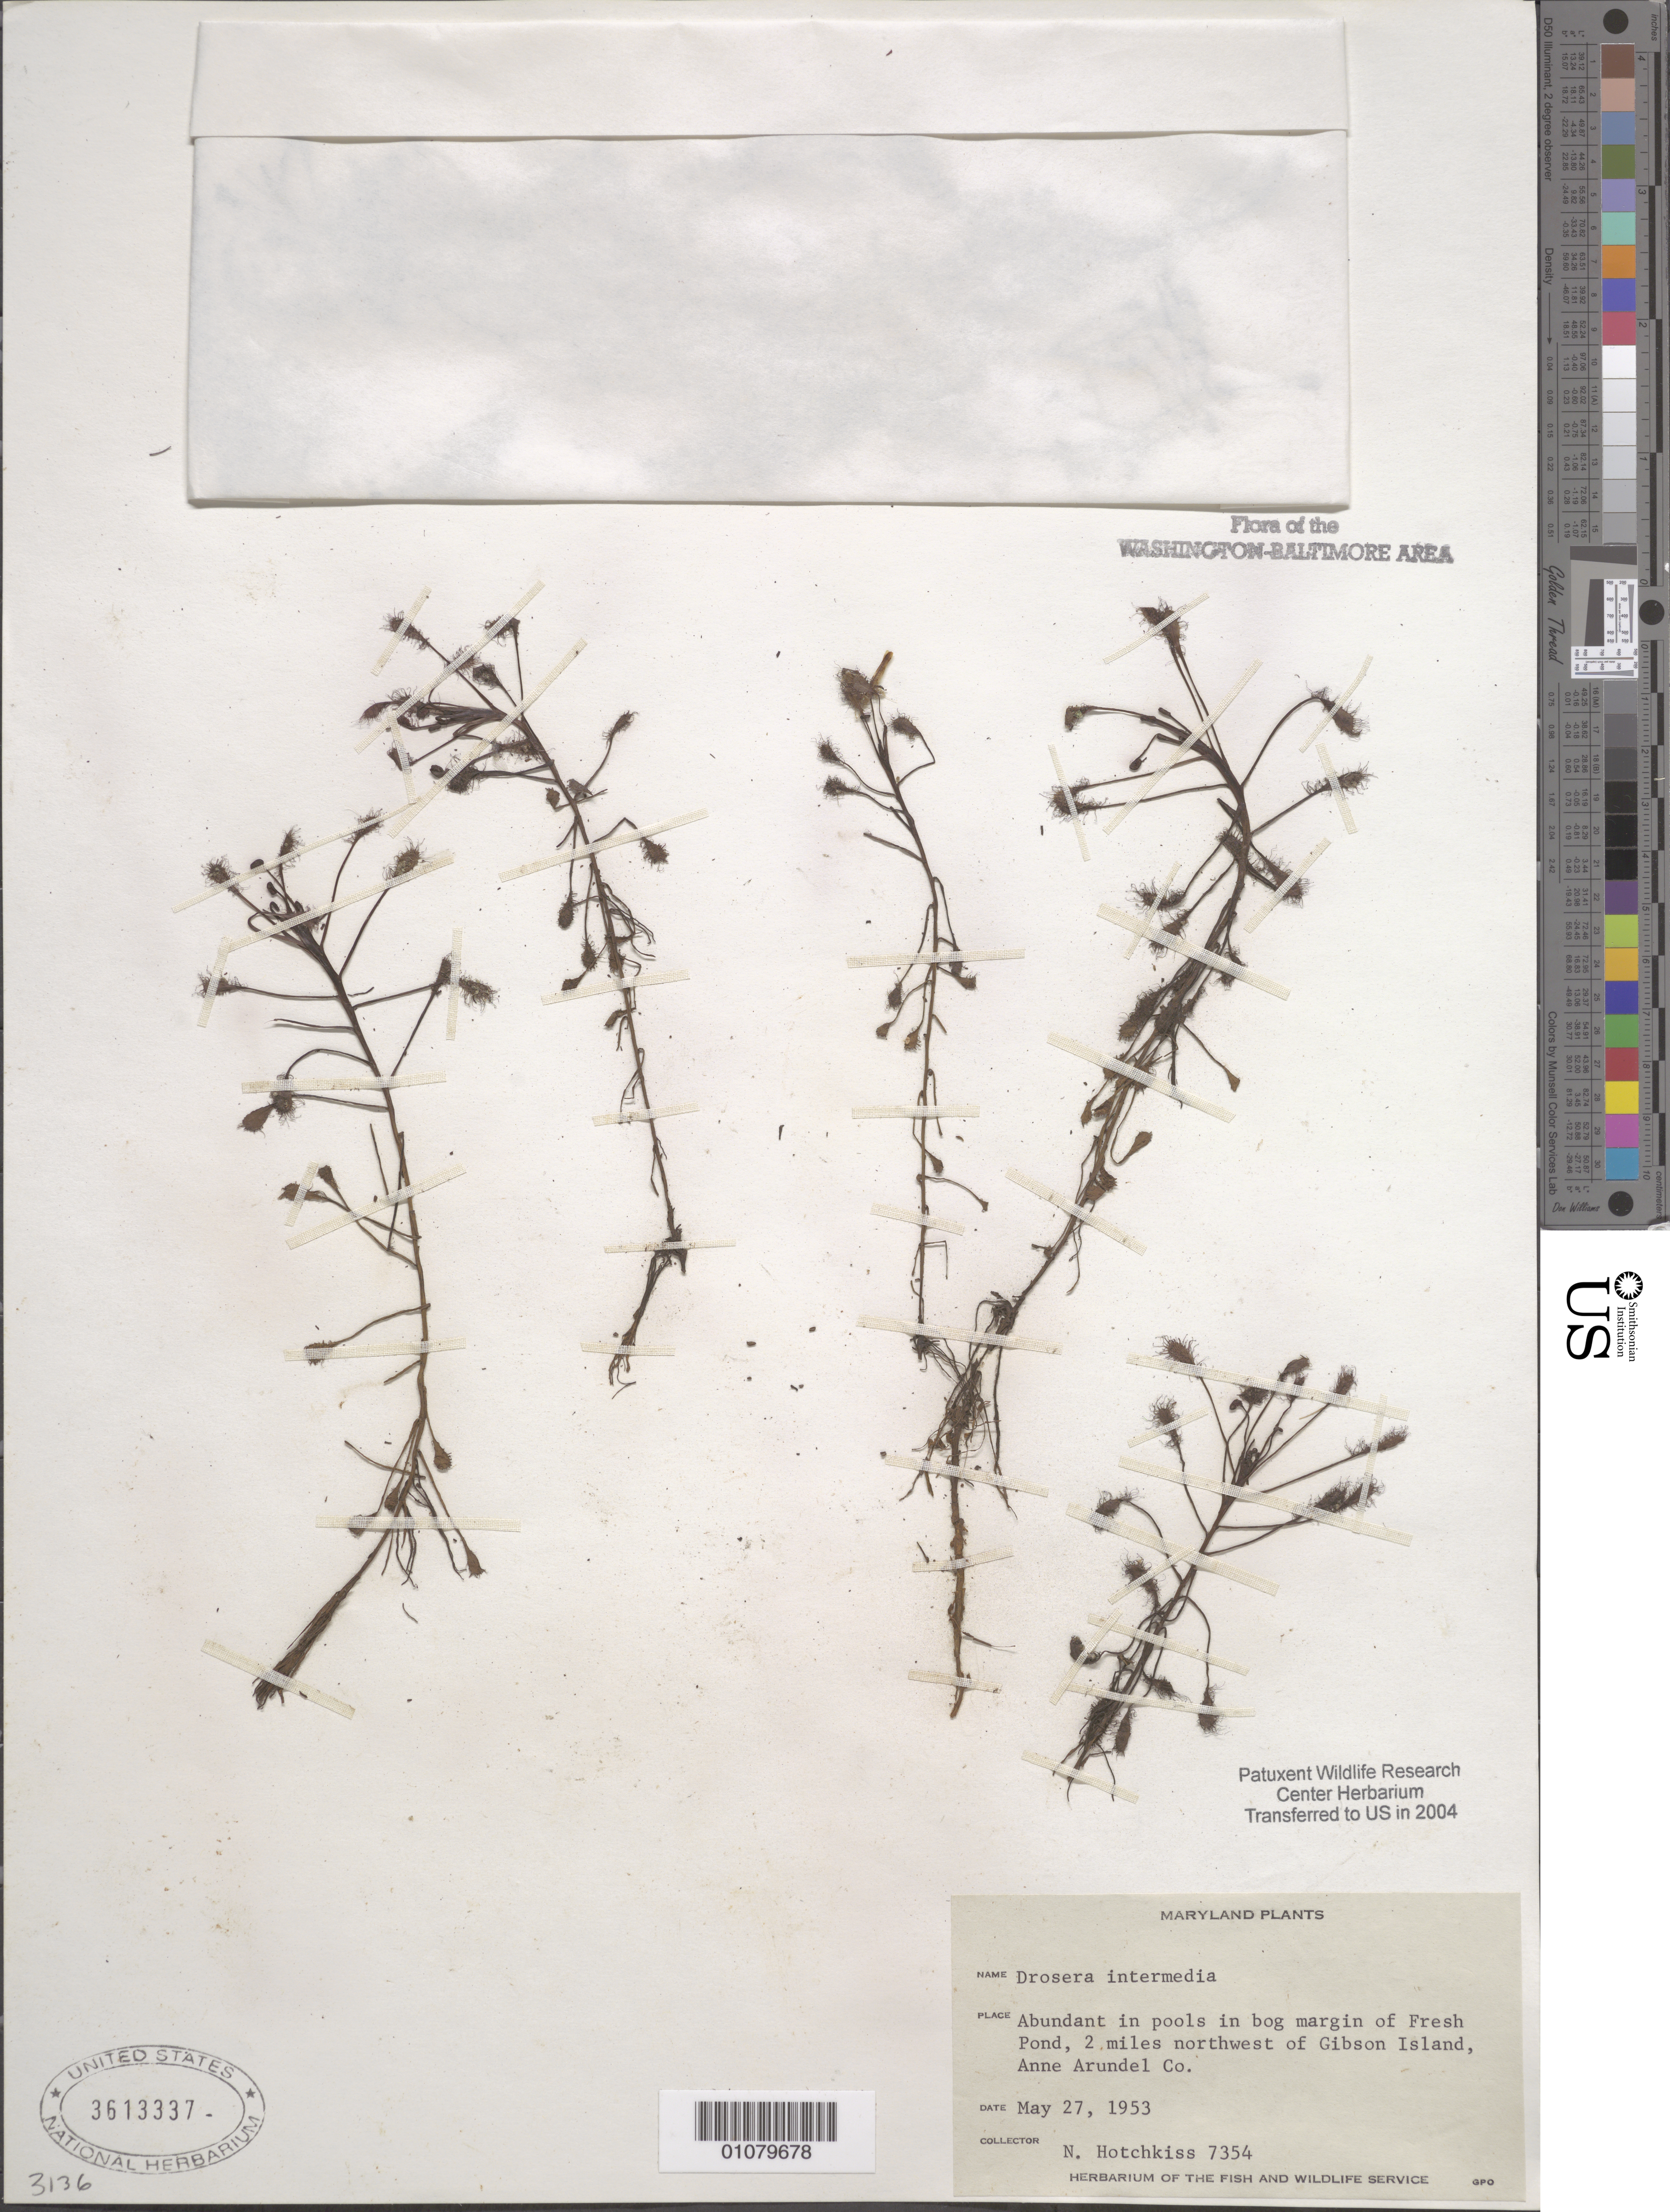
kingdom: Plantae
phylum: Tracheophyta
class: Magnoliopsida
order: Caryophyllales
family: Droseraceae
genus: Drosera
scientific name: Drosera rotundifolia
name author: L.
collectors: N. Hotchkiss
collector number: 7354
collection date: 1953-05-27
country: United States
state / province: Maryland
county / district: Anne Arundel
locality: Fresh Pond. 2 miles N.W. of Gibson Island.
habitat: Abundant in pools in bog margin.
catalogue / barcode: US 3613337